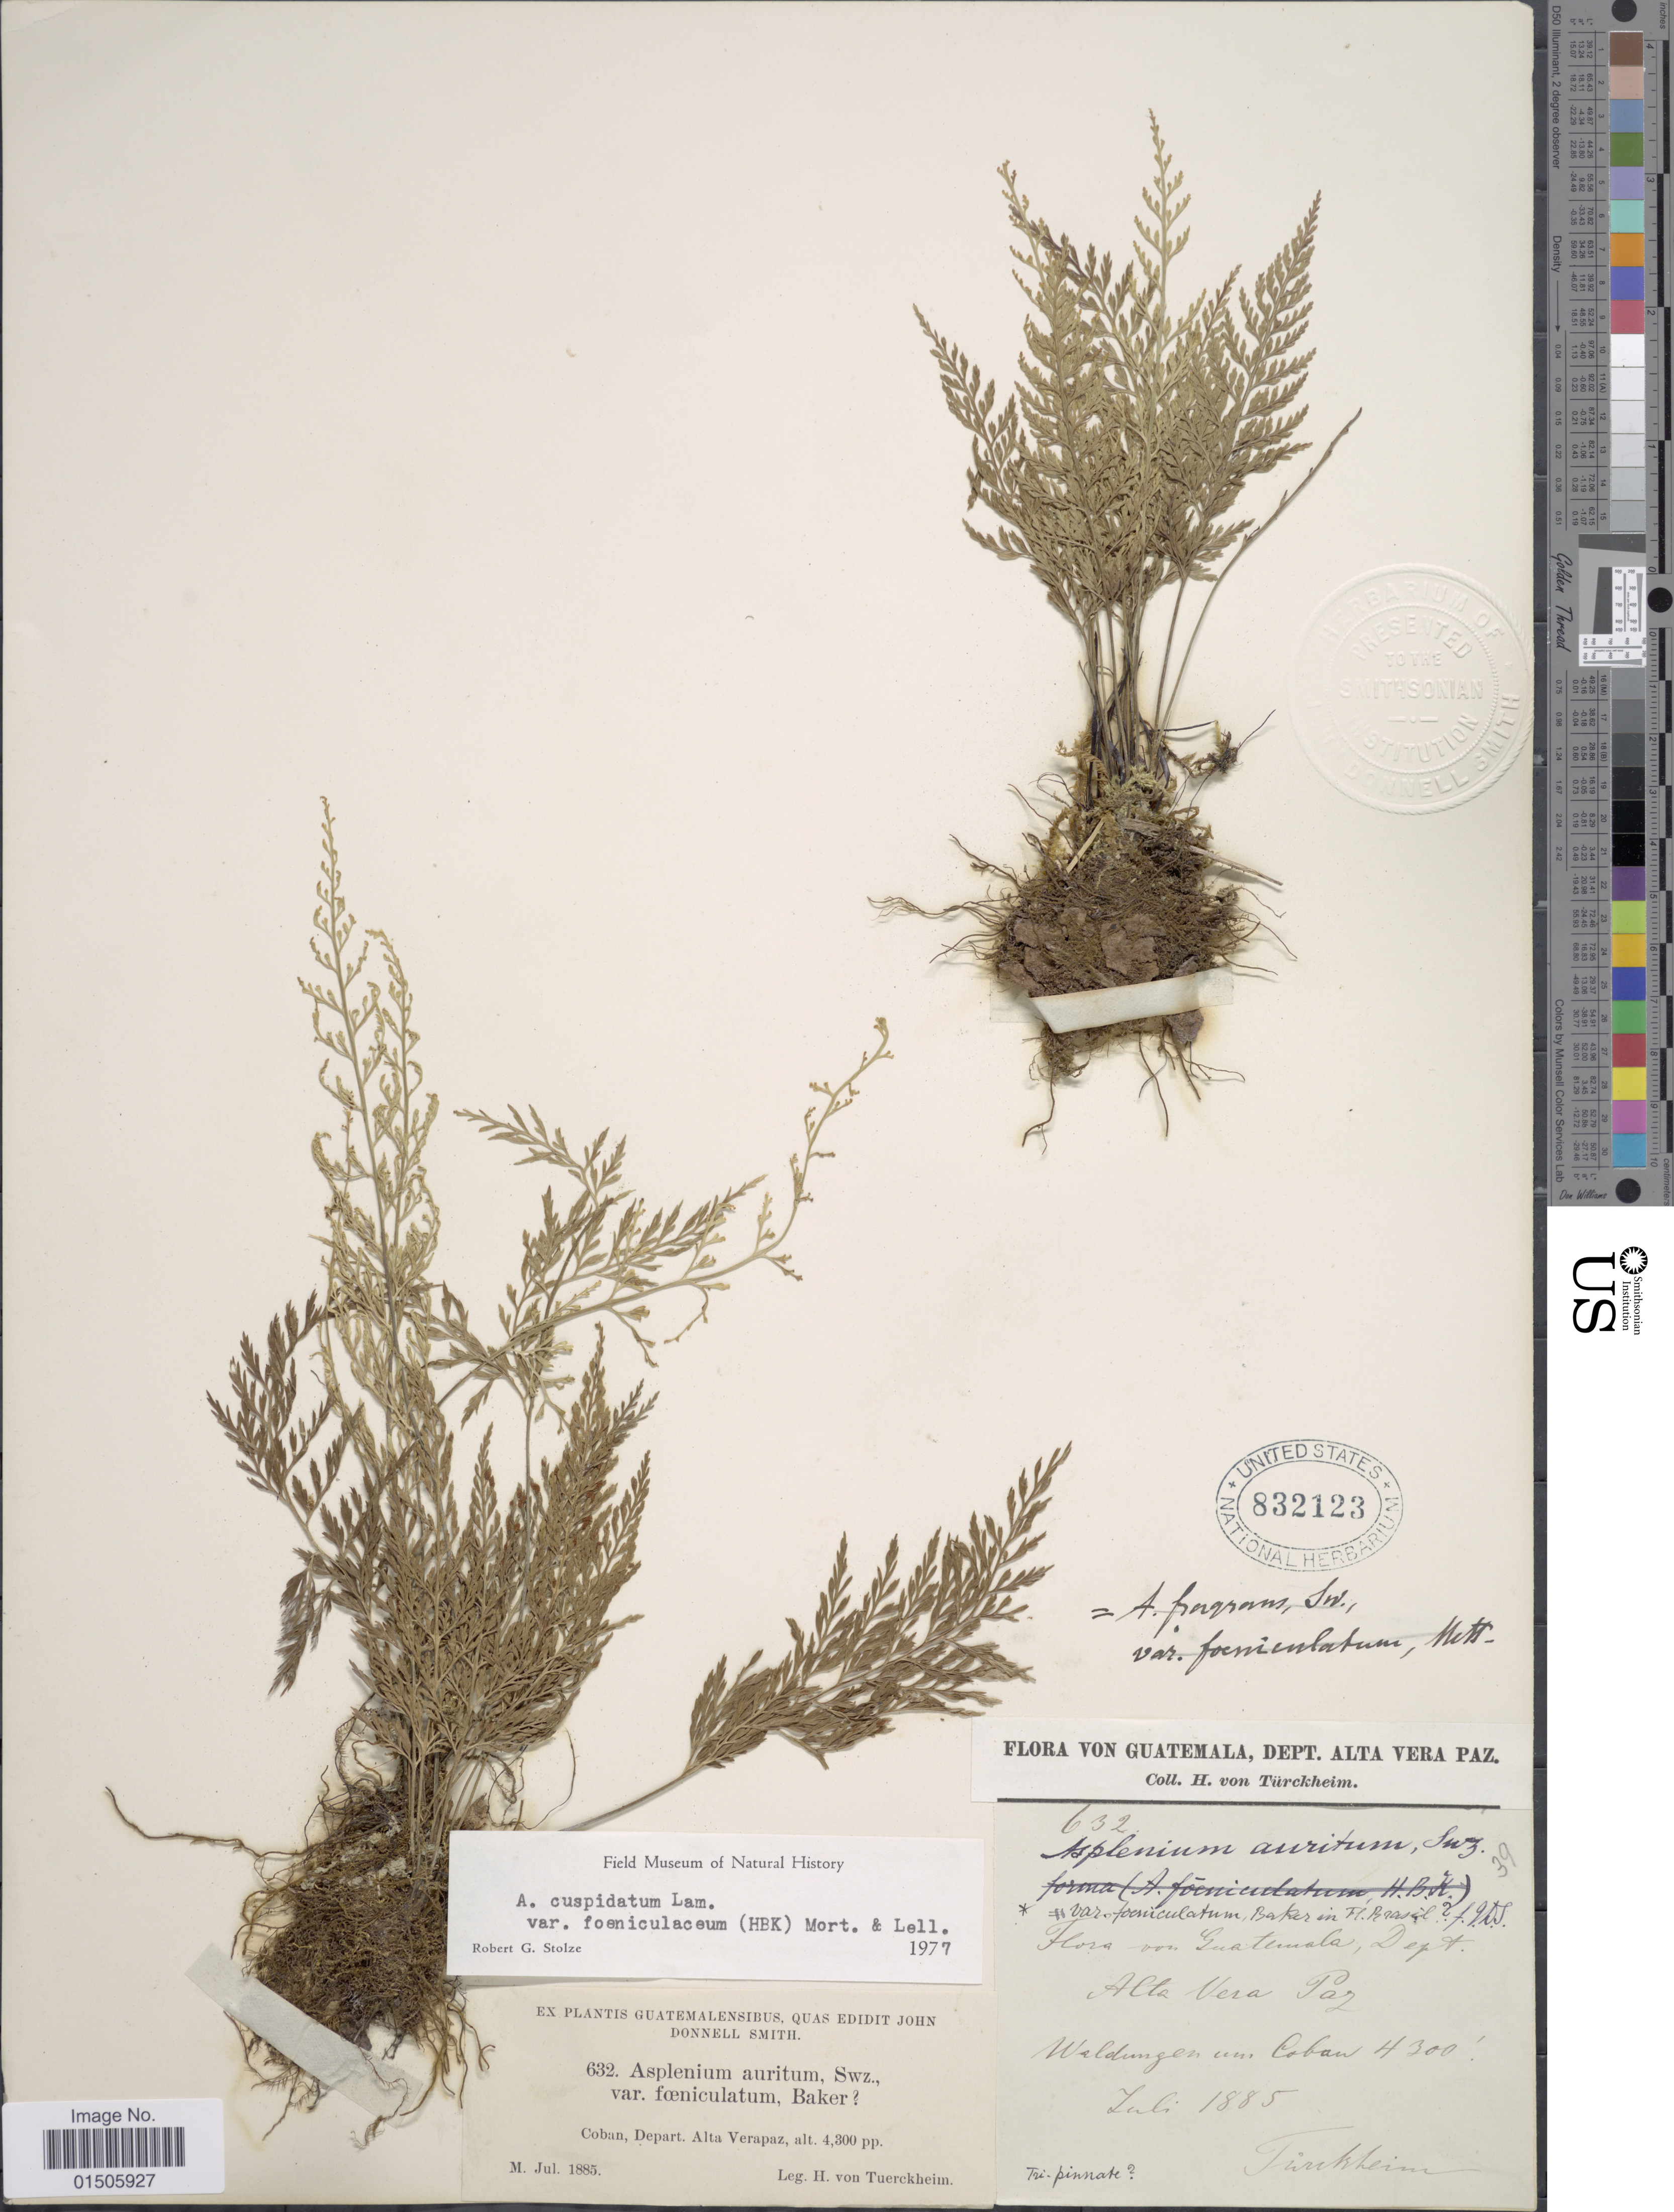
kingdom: Plantae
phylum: Tracheophyta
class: Polypodiopsida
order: Polypodiales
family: Aspleniaceae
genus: Asplenium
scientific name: Asplenium cuspidatum var. foeniculaceum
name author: (Kunth) C.V. Morton & Lellinger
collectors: H. von Tuerckheim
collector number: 632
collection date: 1885-07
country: Guatemala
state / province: Alta Verapaz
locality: Coban. Depart. Alta Verapaz.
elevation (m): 1311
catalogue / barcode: US 832123